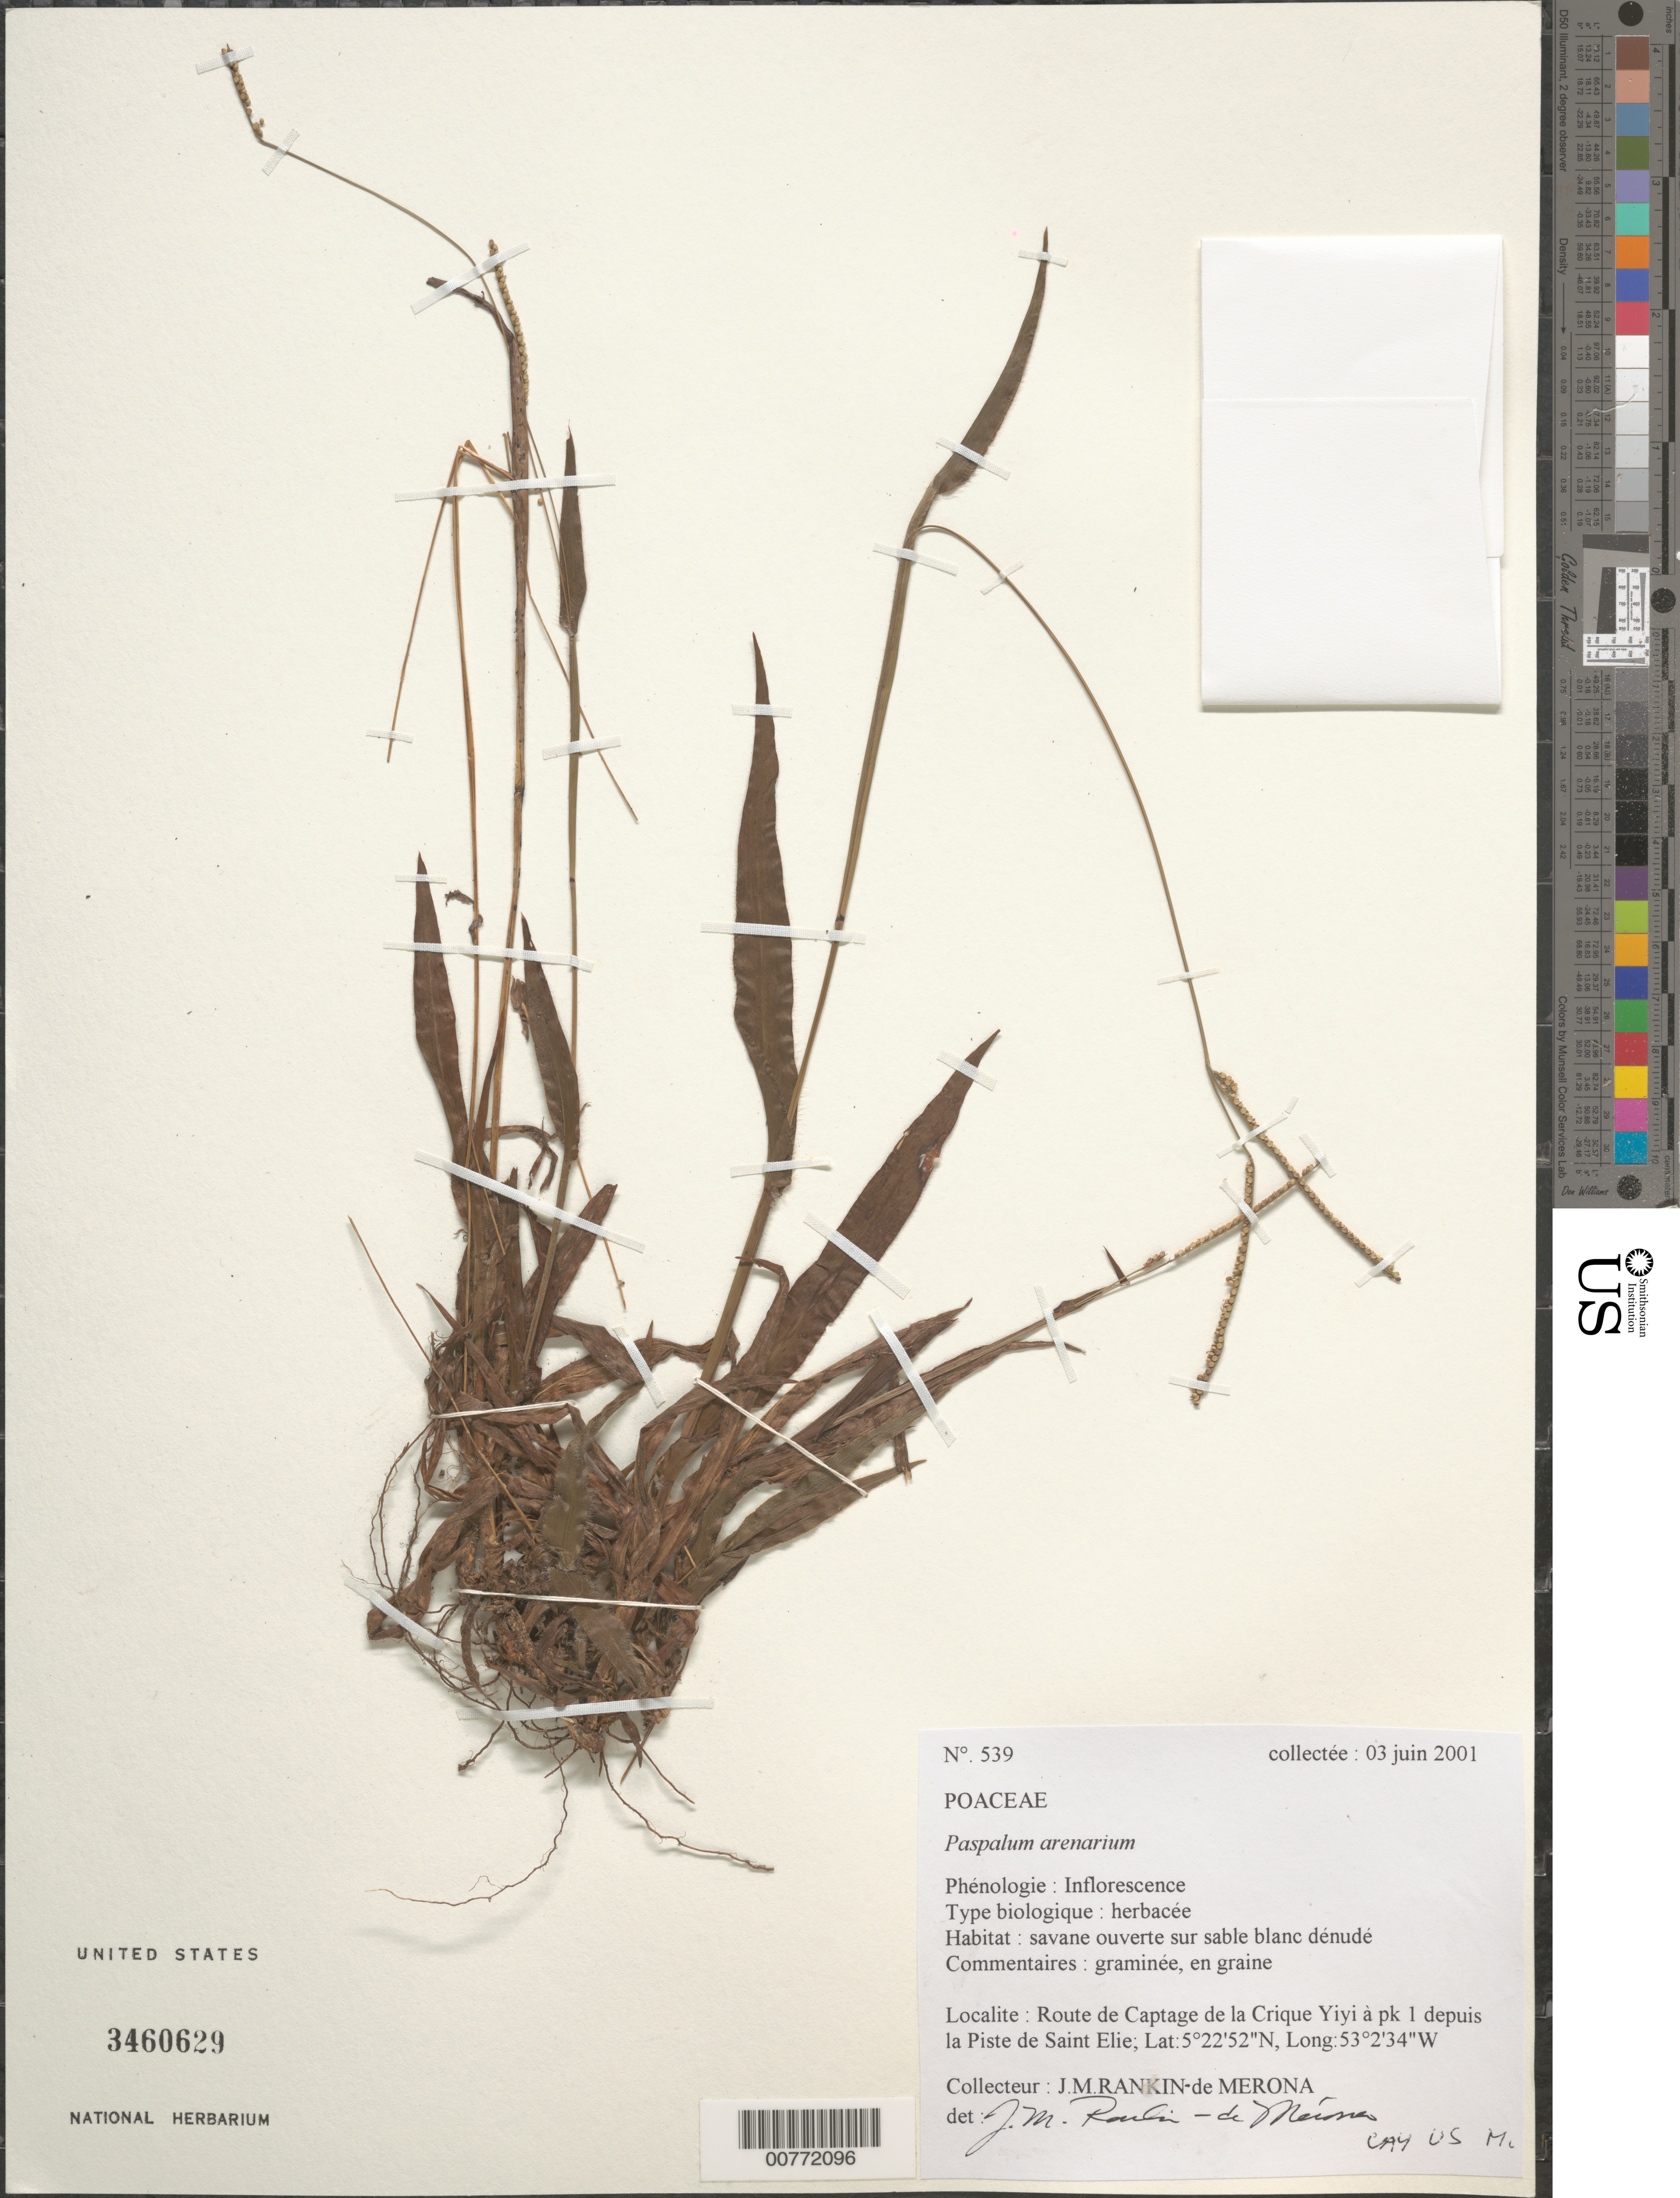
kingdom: Plantae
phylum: Tracheophyta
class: Liliopsida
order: Poales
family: Poaceae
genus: Paspalum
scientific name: Paspalum arenarium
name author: Schrad.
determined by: Rankin-de Merona, J. M.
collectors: J. Rankin-de Merona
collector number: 539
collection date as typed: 3-Jun-01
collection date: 2001-06-03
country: French Guiana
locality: Route de Captage de la Crique Yiyi à pk 1 depuis la Piste de Saint Elie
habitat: Savane ouverte sur sable blanc dénudé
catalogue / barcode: US 3460629